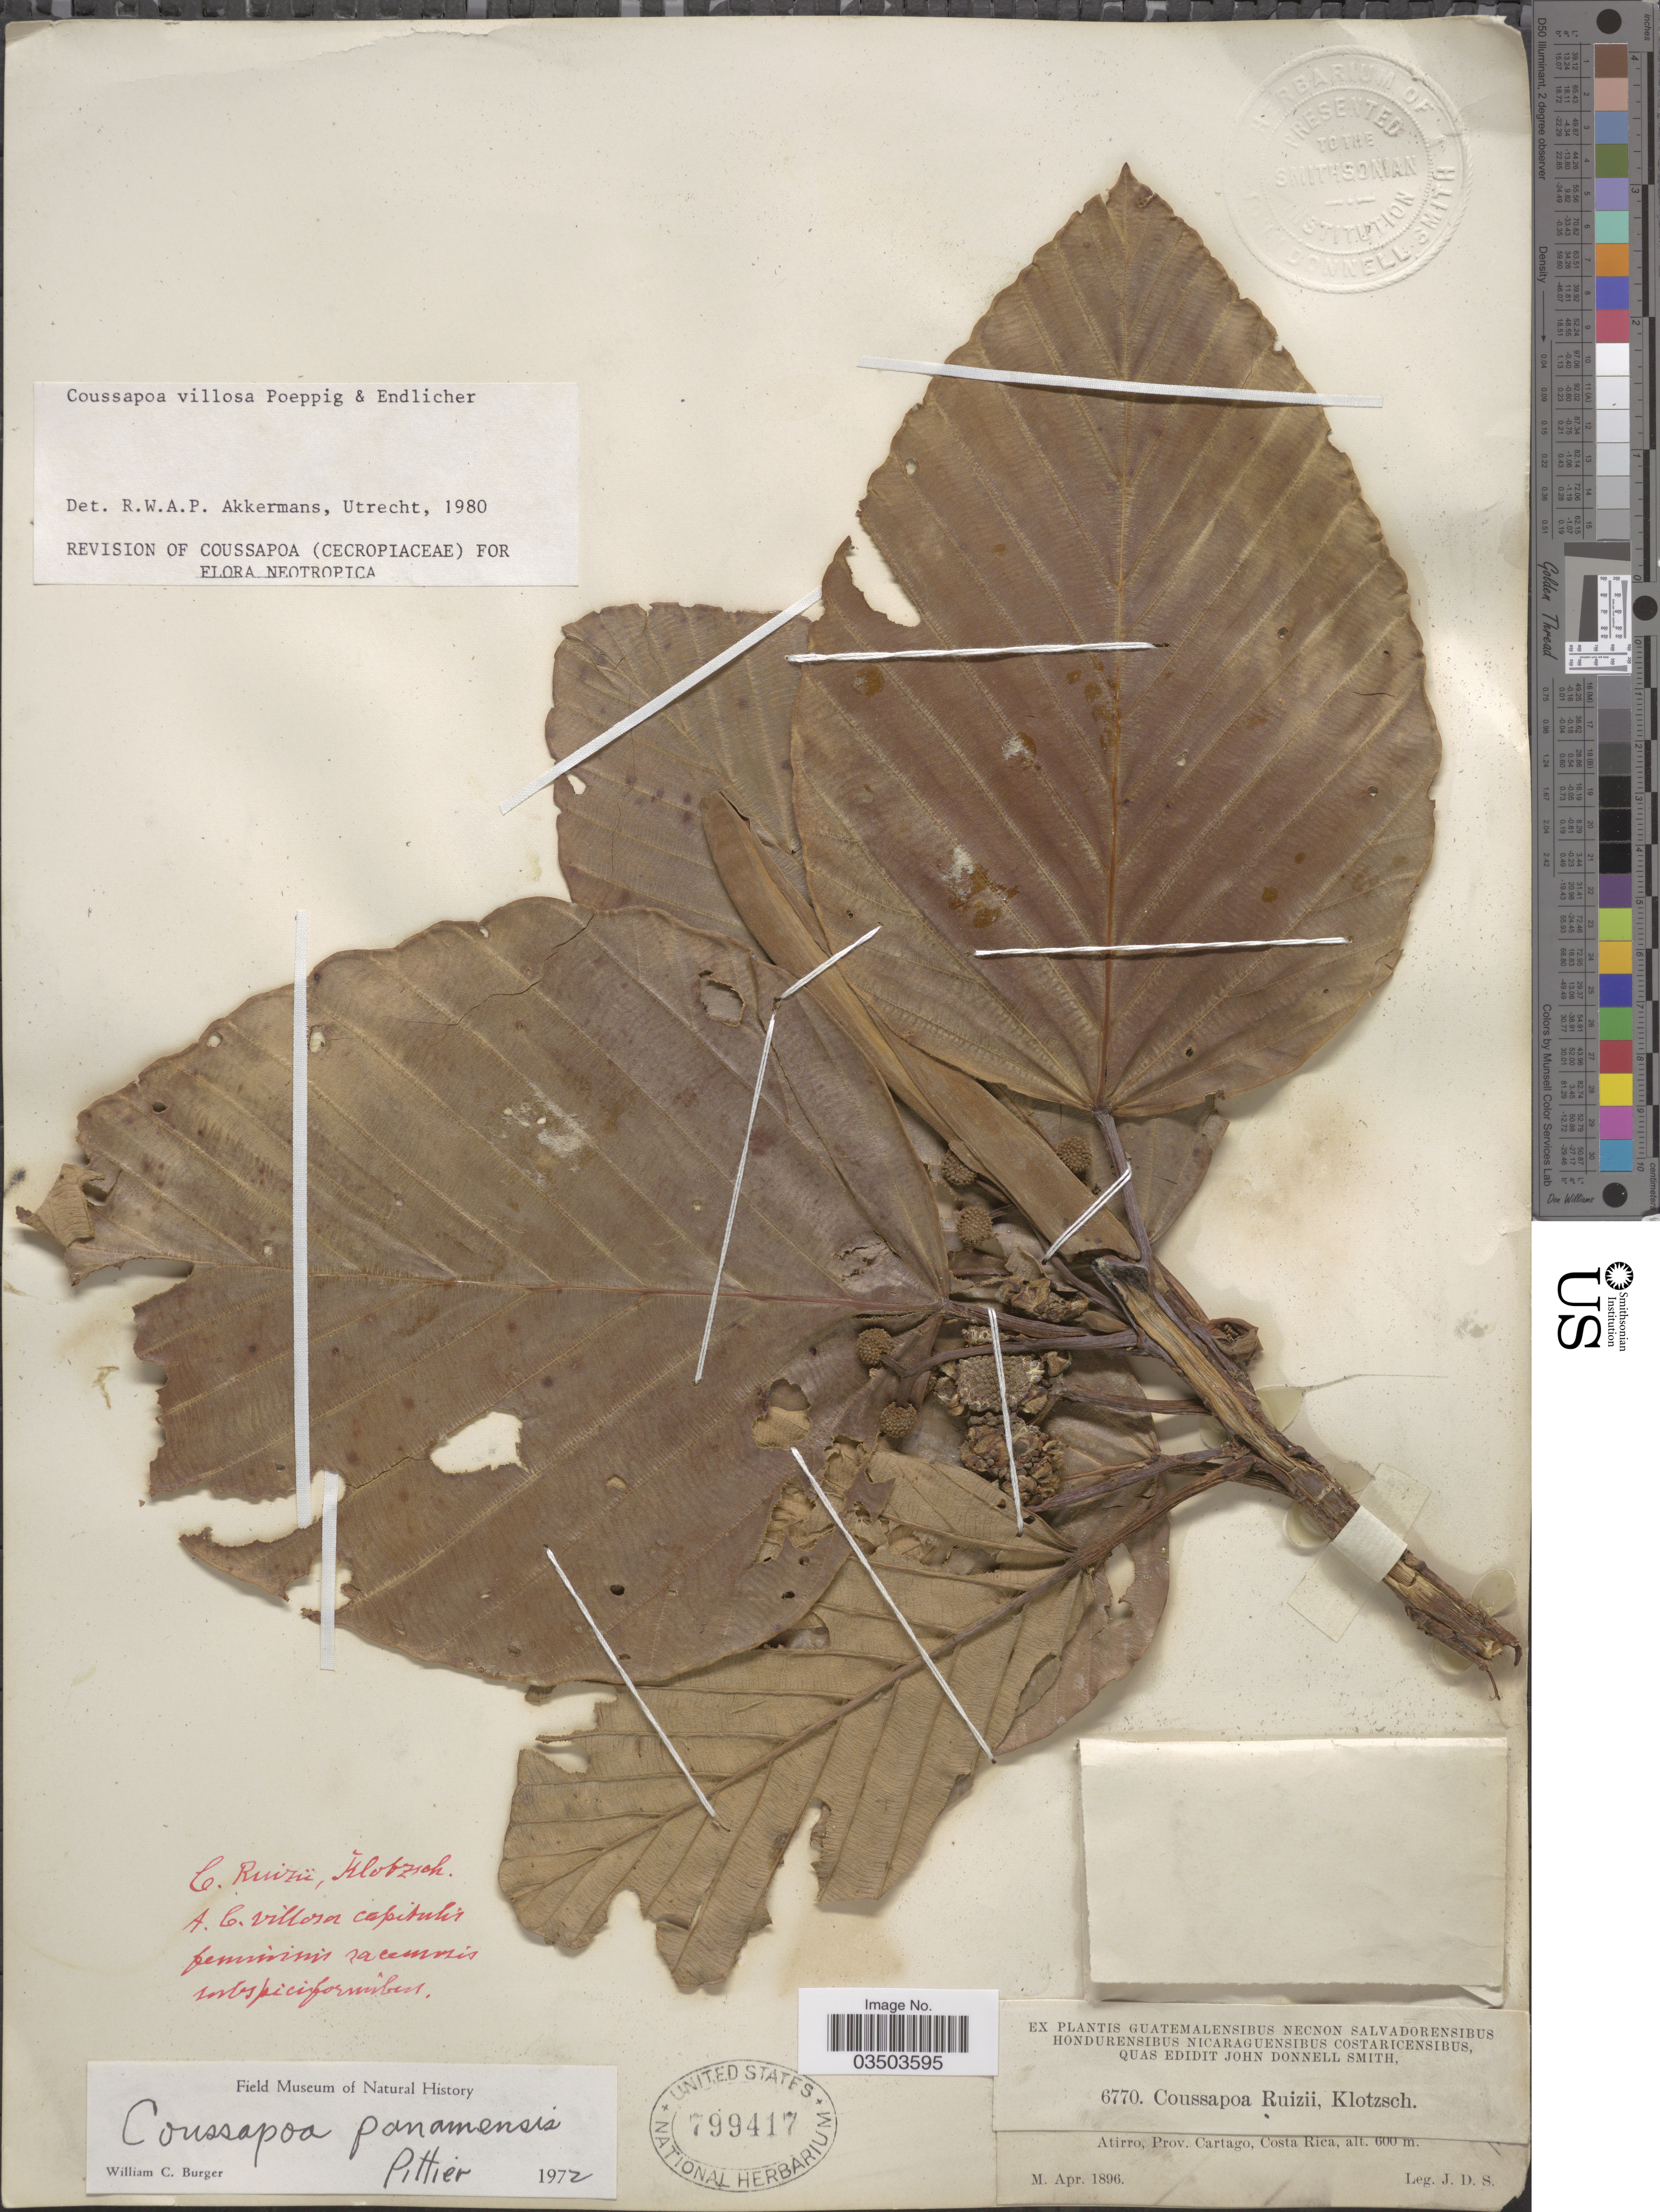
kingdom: Plantae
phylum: Tracheophyta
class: Magnoliopsida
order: Rosales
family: Urticaceae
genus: Coussapoa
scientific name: Coussapoa villosa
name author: Poepp. & Endl.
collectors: J. Donnell Smith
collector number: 6770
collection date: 1896-04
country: Costa Rica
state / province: Cartago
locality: Atirro.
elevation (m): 600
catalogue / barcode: US 799417